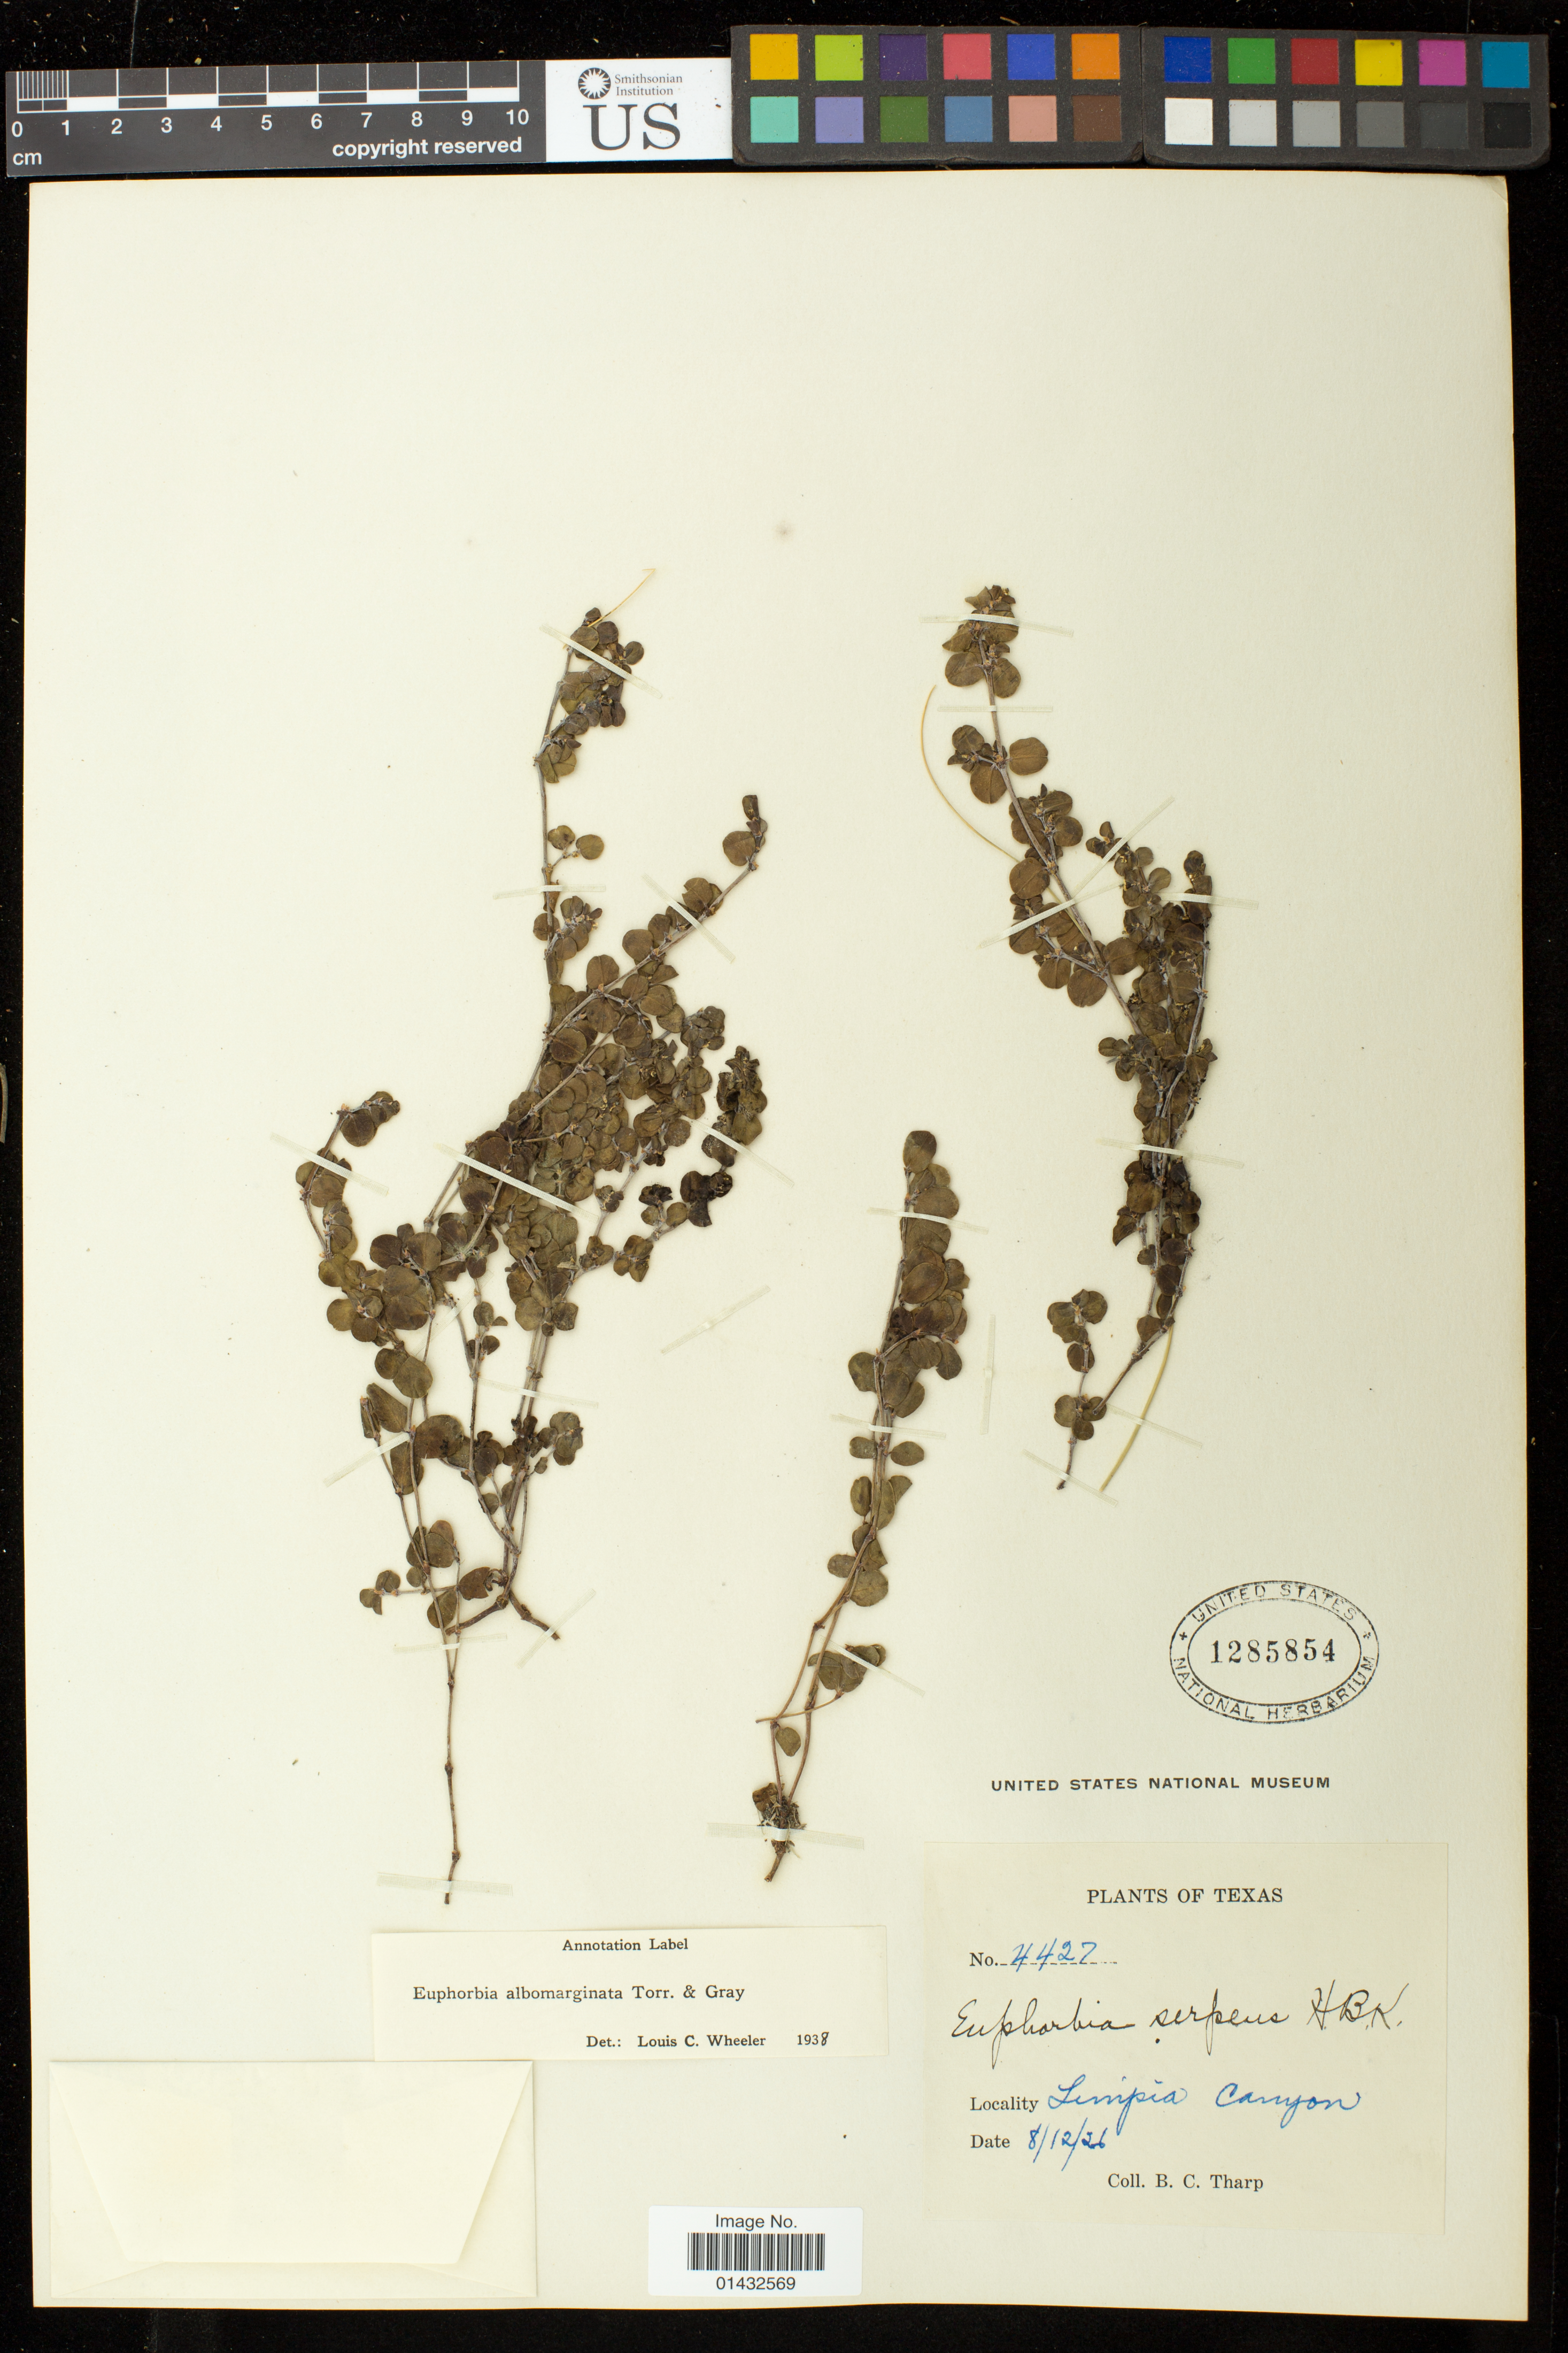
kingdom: Plantae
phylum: Tracheophyta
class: Magnoliopsida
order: Malpighiales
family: Euphorbiaceae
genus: Euphorbia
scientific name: Euphorbia albomarginata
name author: Torr. & A. Gray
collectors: B. C. Tharp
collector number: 4427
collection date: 1926-08-12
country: United States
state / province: Texas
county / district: Jeff Davis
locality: Limpia Canyon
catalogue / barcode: US 1285854